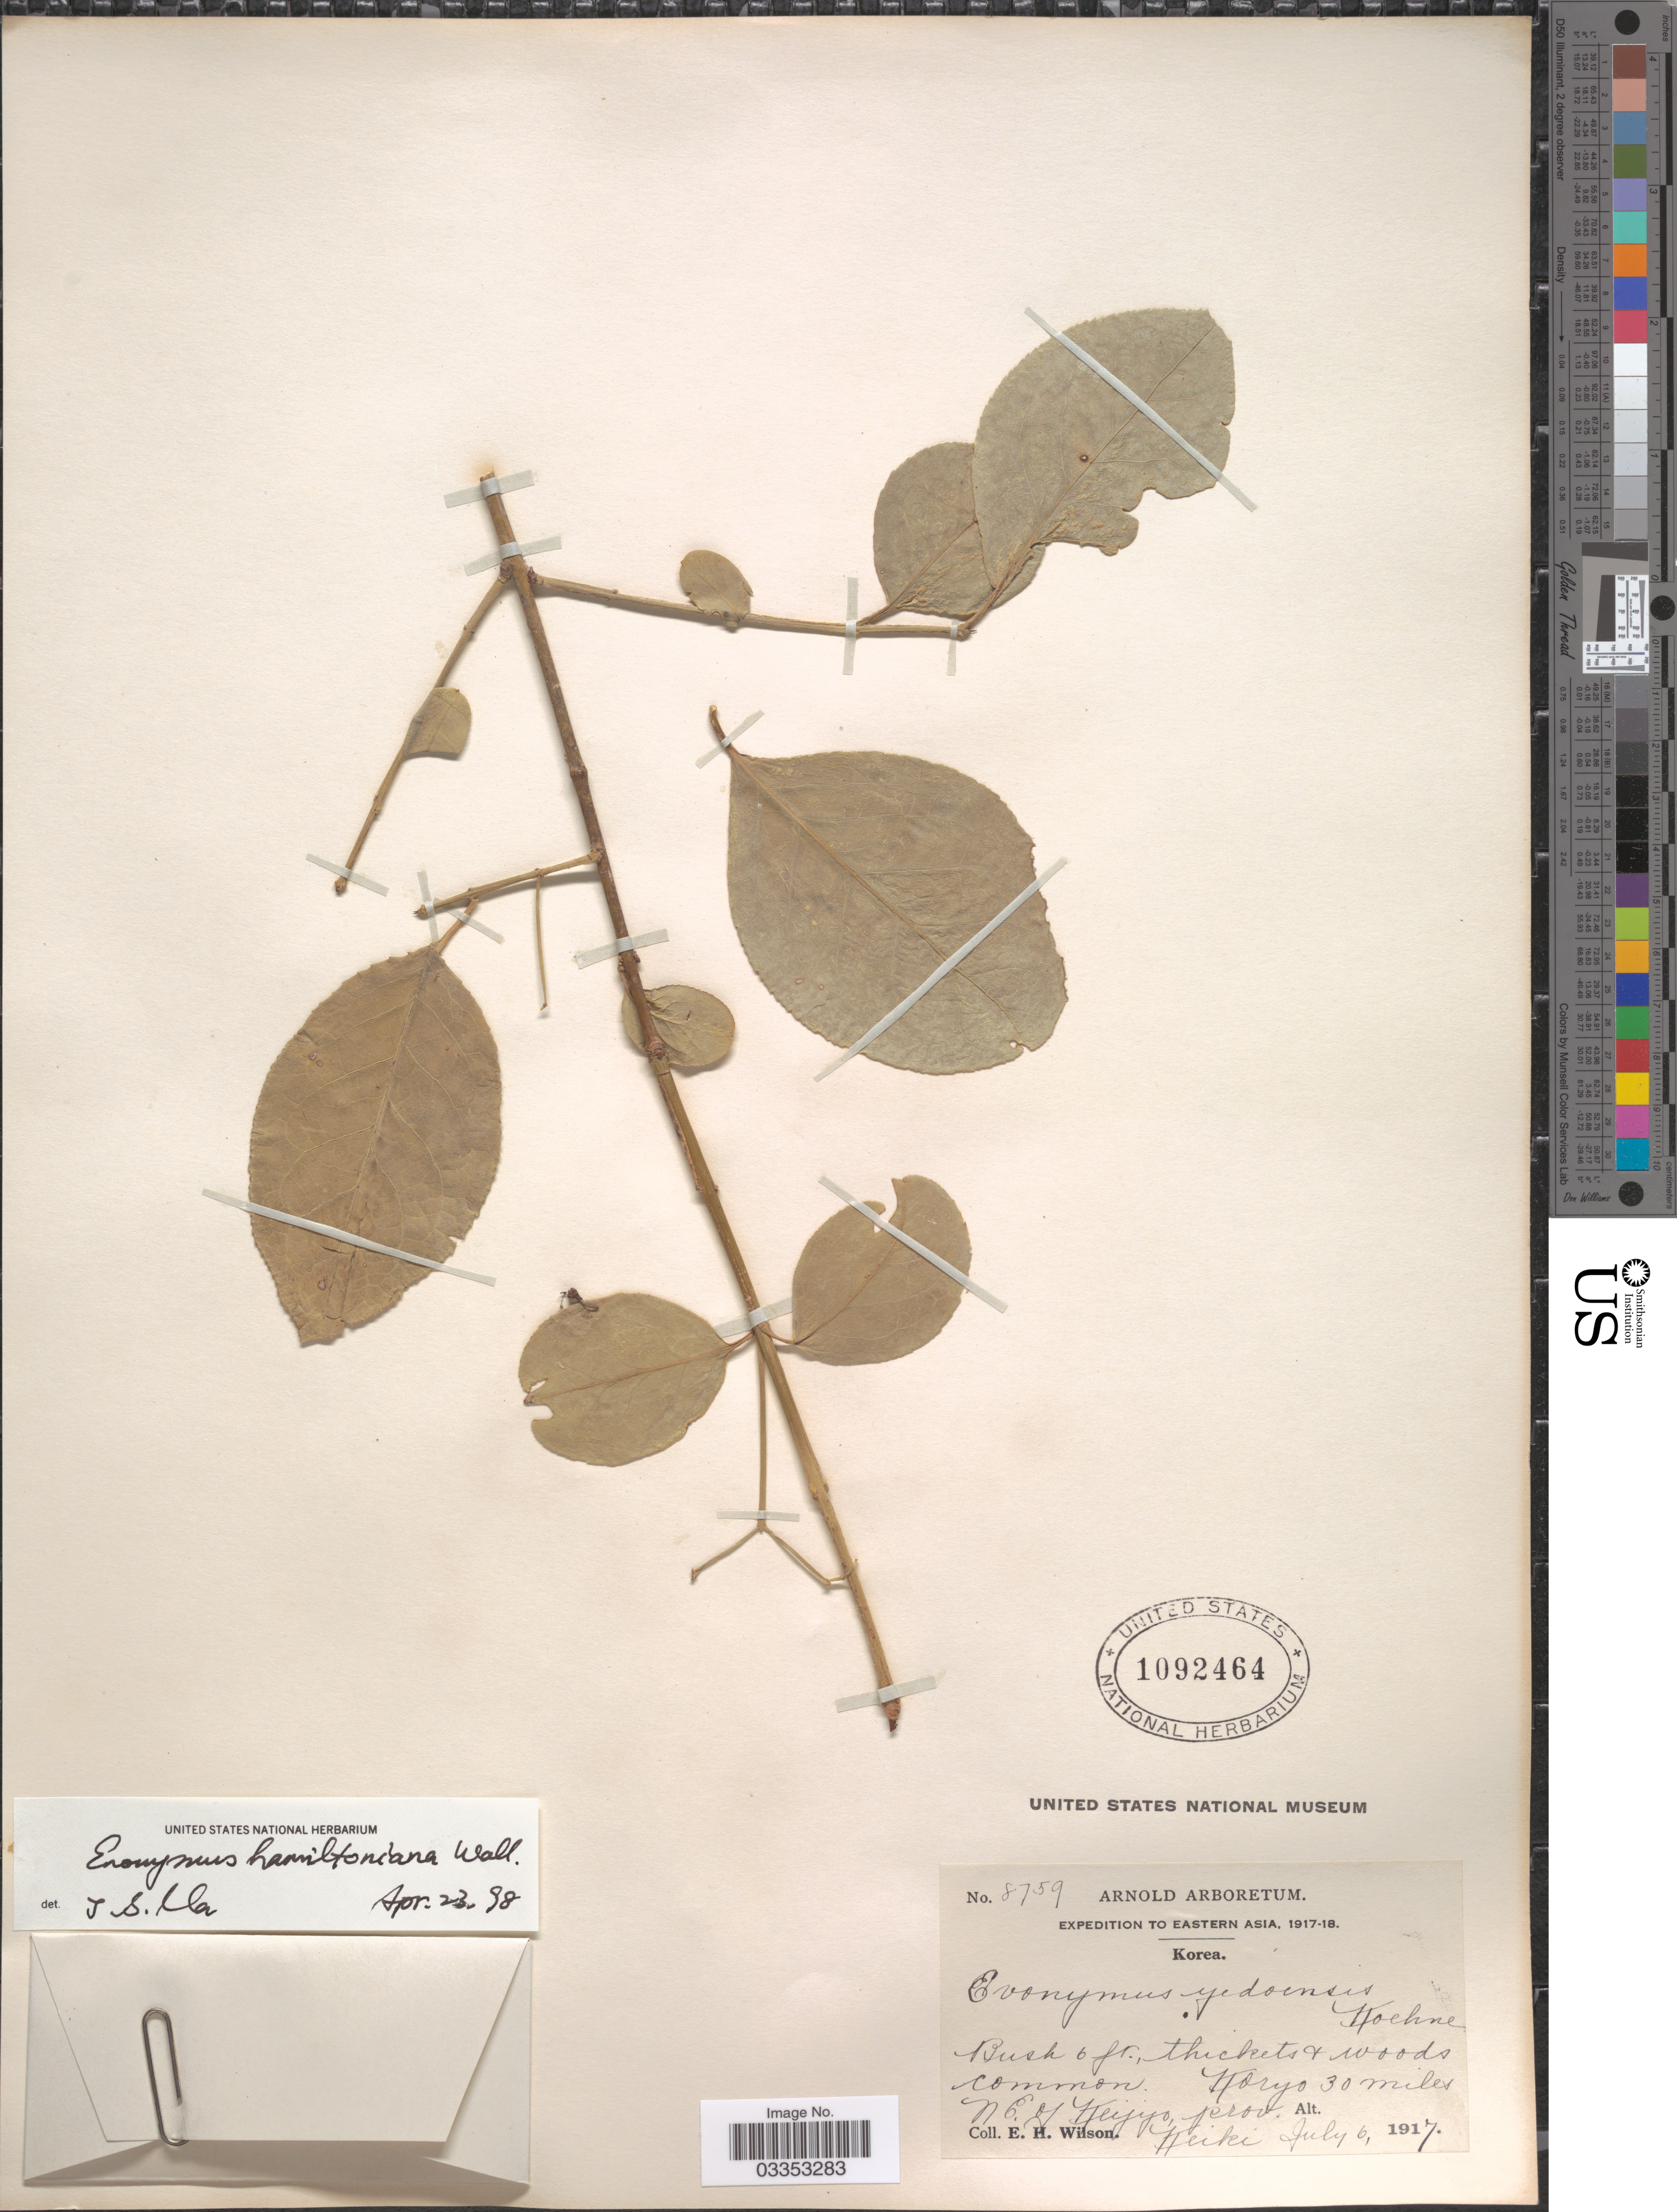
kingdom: Plantae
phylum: Tracheophyta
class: Magnoliopsida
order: Celastrales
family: Celastraceae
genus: Euonymus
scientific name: Euonymus hamiltonianus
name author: Wall.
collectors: E. Wilson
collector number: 8759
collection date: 1917-07-06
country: South Korea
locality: Eastern Asia. Koryo 30 miles N.E. of Keijyo, Prov. Keiki.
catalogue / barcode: US 1092464